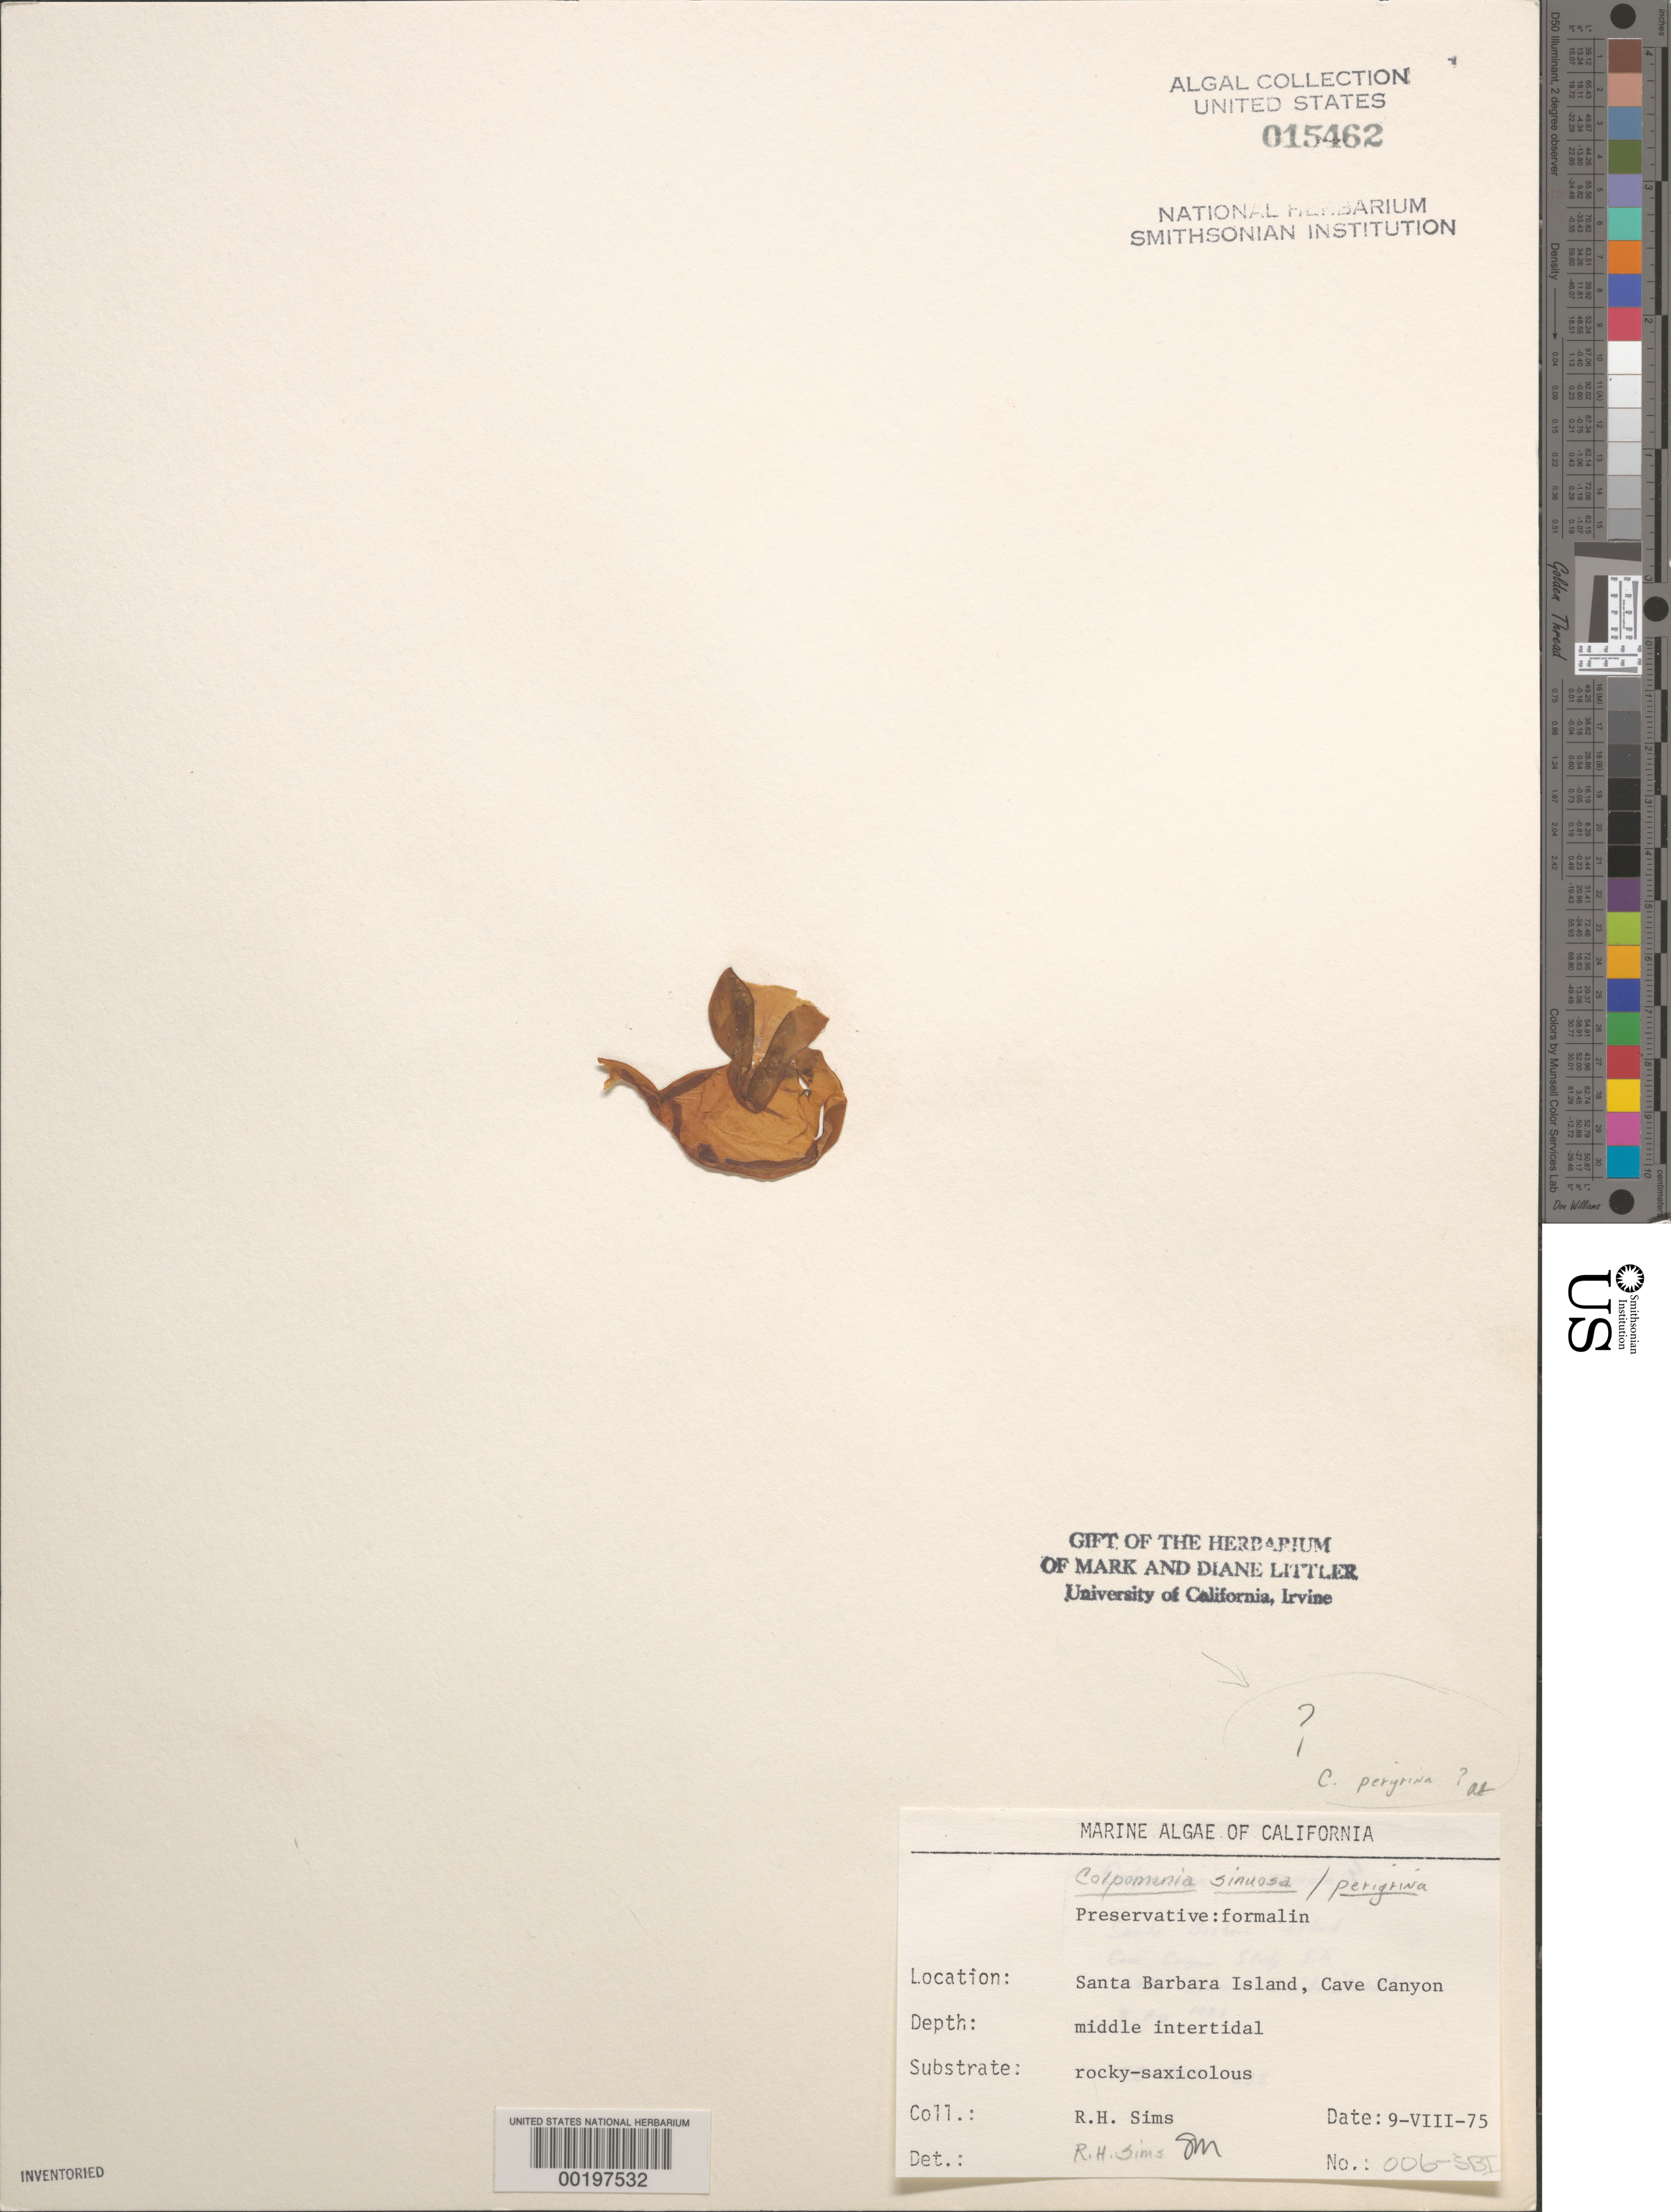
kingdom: Chromista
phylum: Ochrophyta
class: Phaeophyceae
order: Scytosiphonales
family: Scytosiphonaceae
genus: Colpomenia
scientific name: Colpomenia peregrina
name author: Sauv.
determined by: Sims, Robert H.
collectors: R. H. Sims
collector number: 006-sbi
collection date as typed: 09 Aug 1975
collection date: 1975-08-09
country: United States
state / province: California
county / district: Santa Barbara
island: Santa Barbara Island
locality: Cave Canyon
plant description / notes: BLM-SOCALBIGHT Rocky Intertidal Survey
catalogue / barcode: US 15462